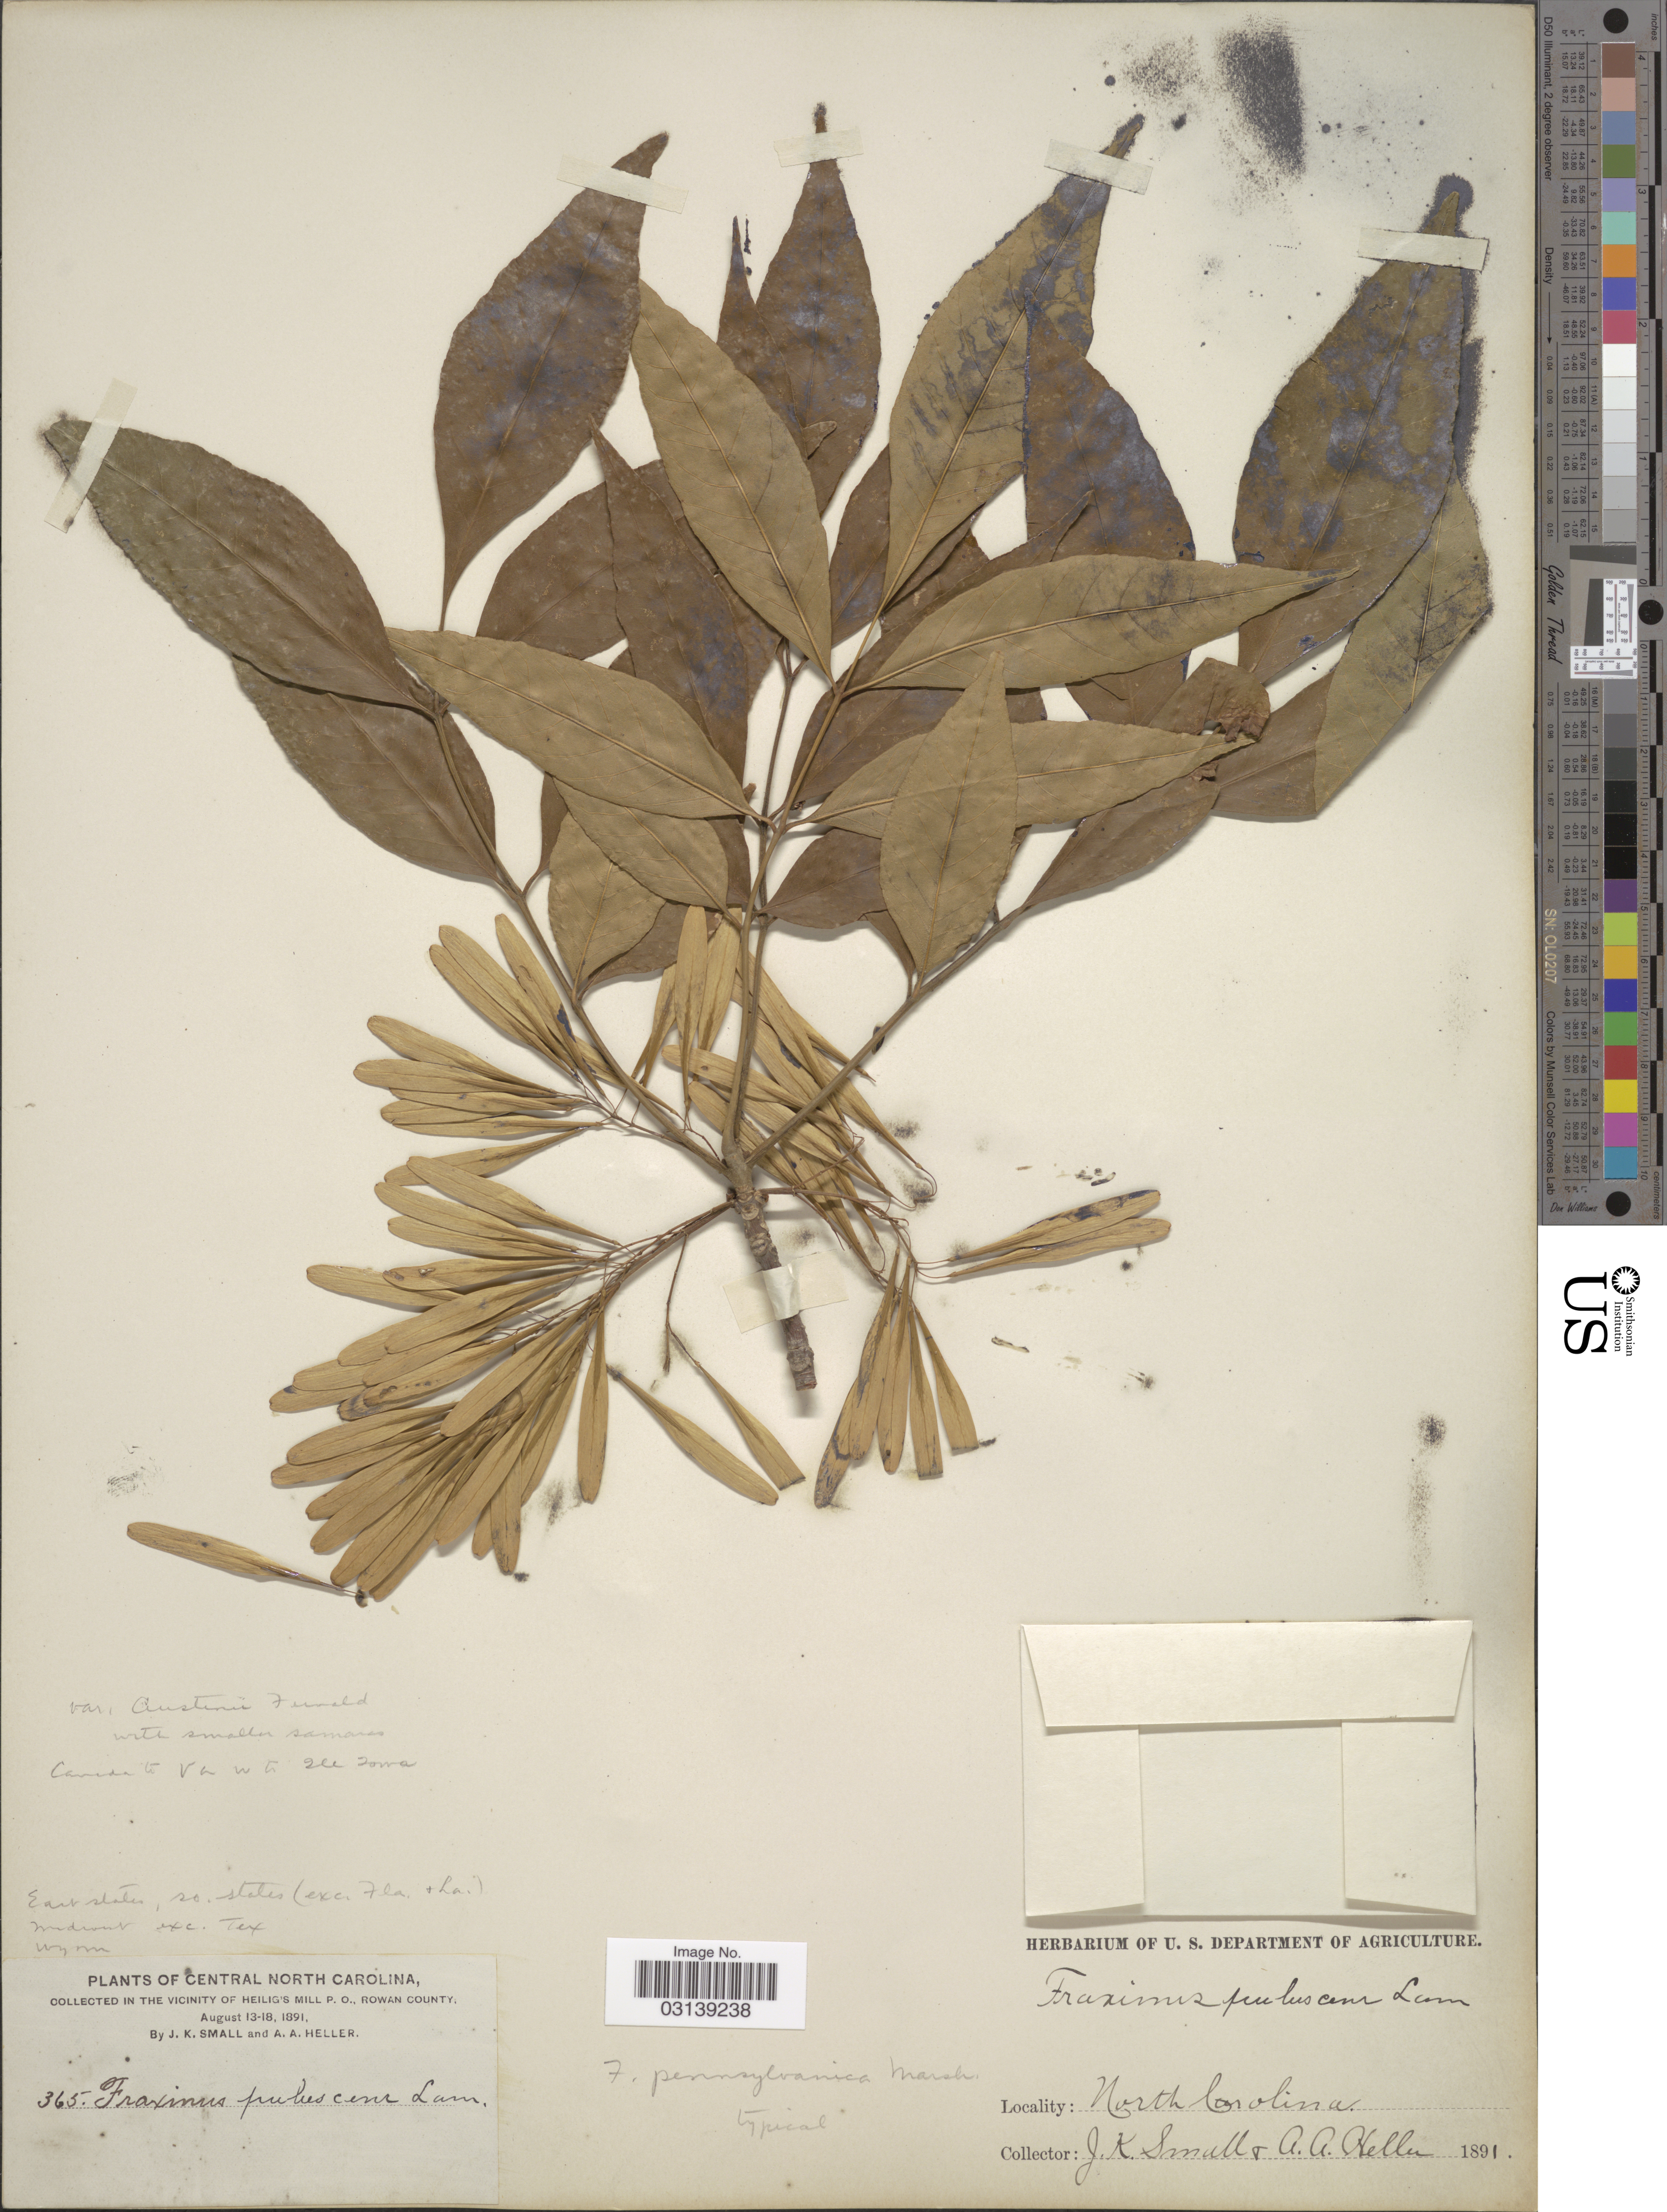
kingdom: Plantae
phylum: Tracheophyta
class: Magnoliopsida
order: Lamiales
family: Oleaceae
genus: Fraxinus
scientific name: Fraxinus pennsylvanica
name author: Marshall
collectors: J. K. Small & A. A. Heller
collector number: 365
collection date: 1891-08-13/1891-08-18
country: United States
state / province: North Carolina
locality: Central North Carolina, in the vicinity of Heilig's Mill P.O., Rowan County.